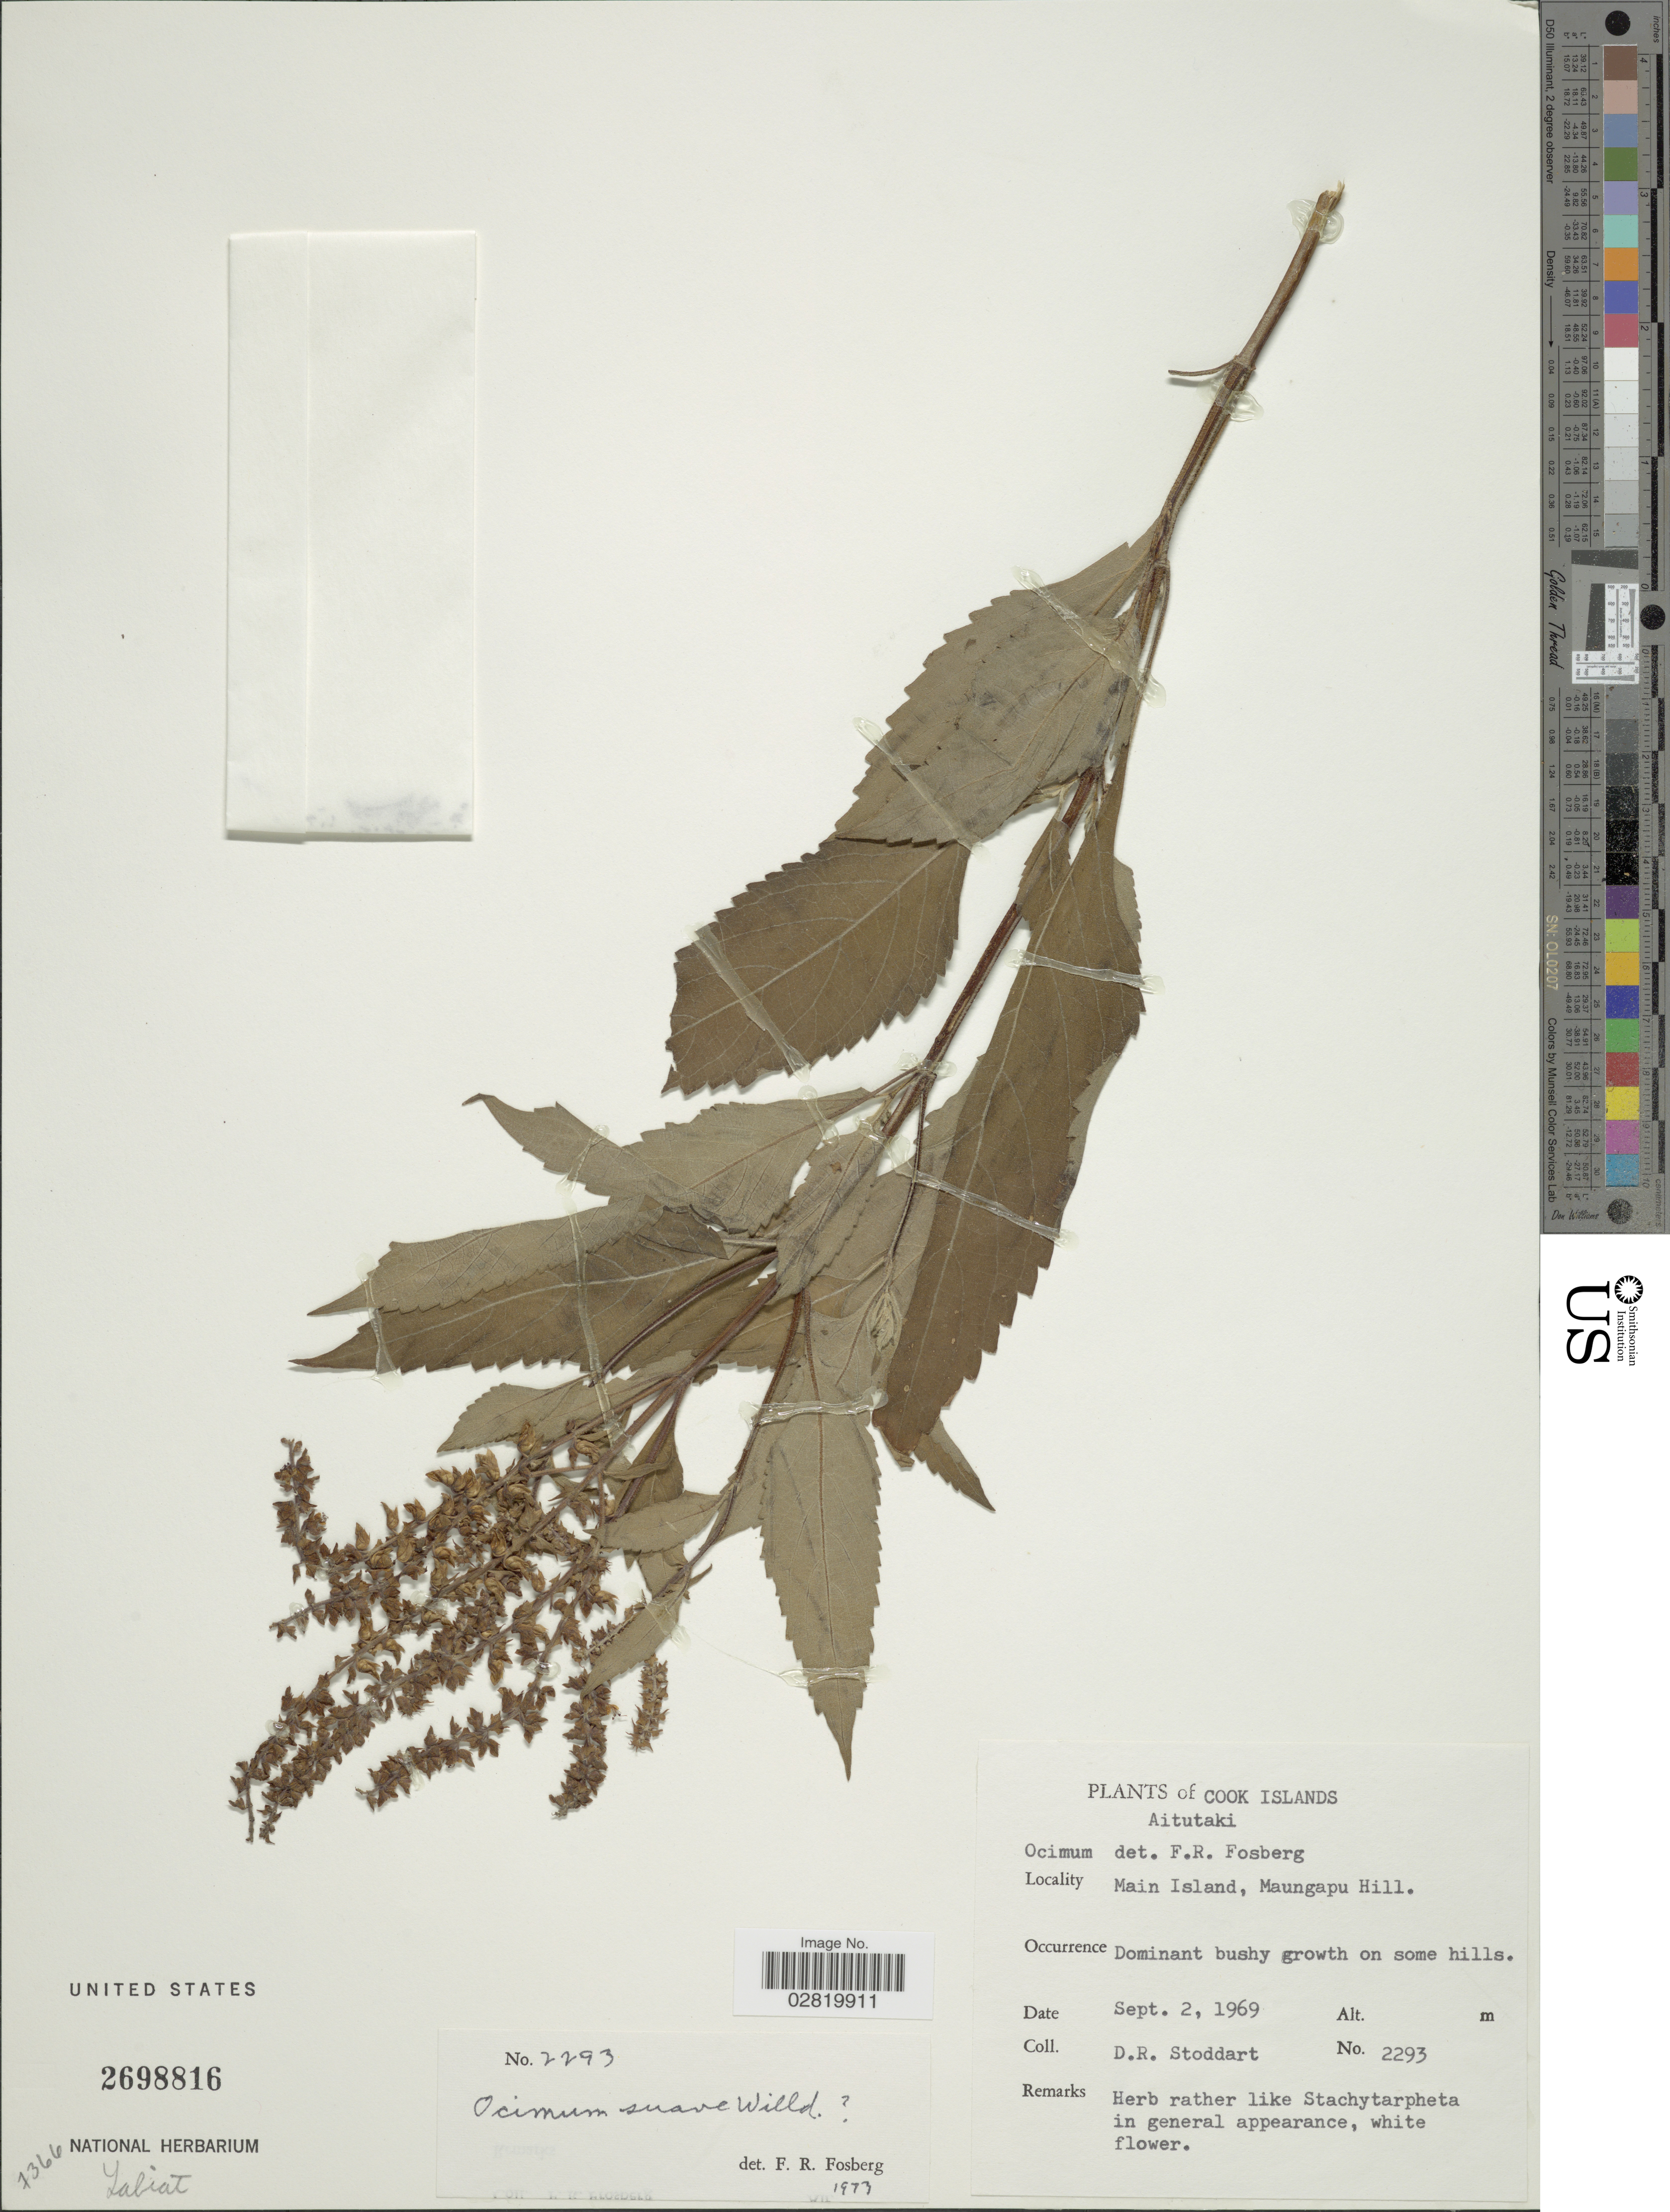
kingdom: Plantae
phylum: Tracheophyta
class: Magnoliopsida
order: Lamiales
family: Lamiaceae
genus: Ocimum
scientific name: Ocimum suave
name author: Willd.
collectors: D. R. Stoddart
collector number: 2293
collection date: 1969-09-02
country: Cook Islands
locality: Cook Islands, Aitutaki, Main Island, Maungapu Hill.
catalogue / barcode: US 2698816